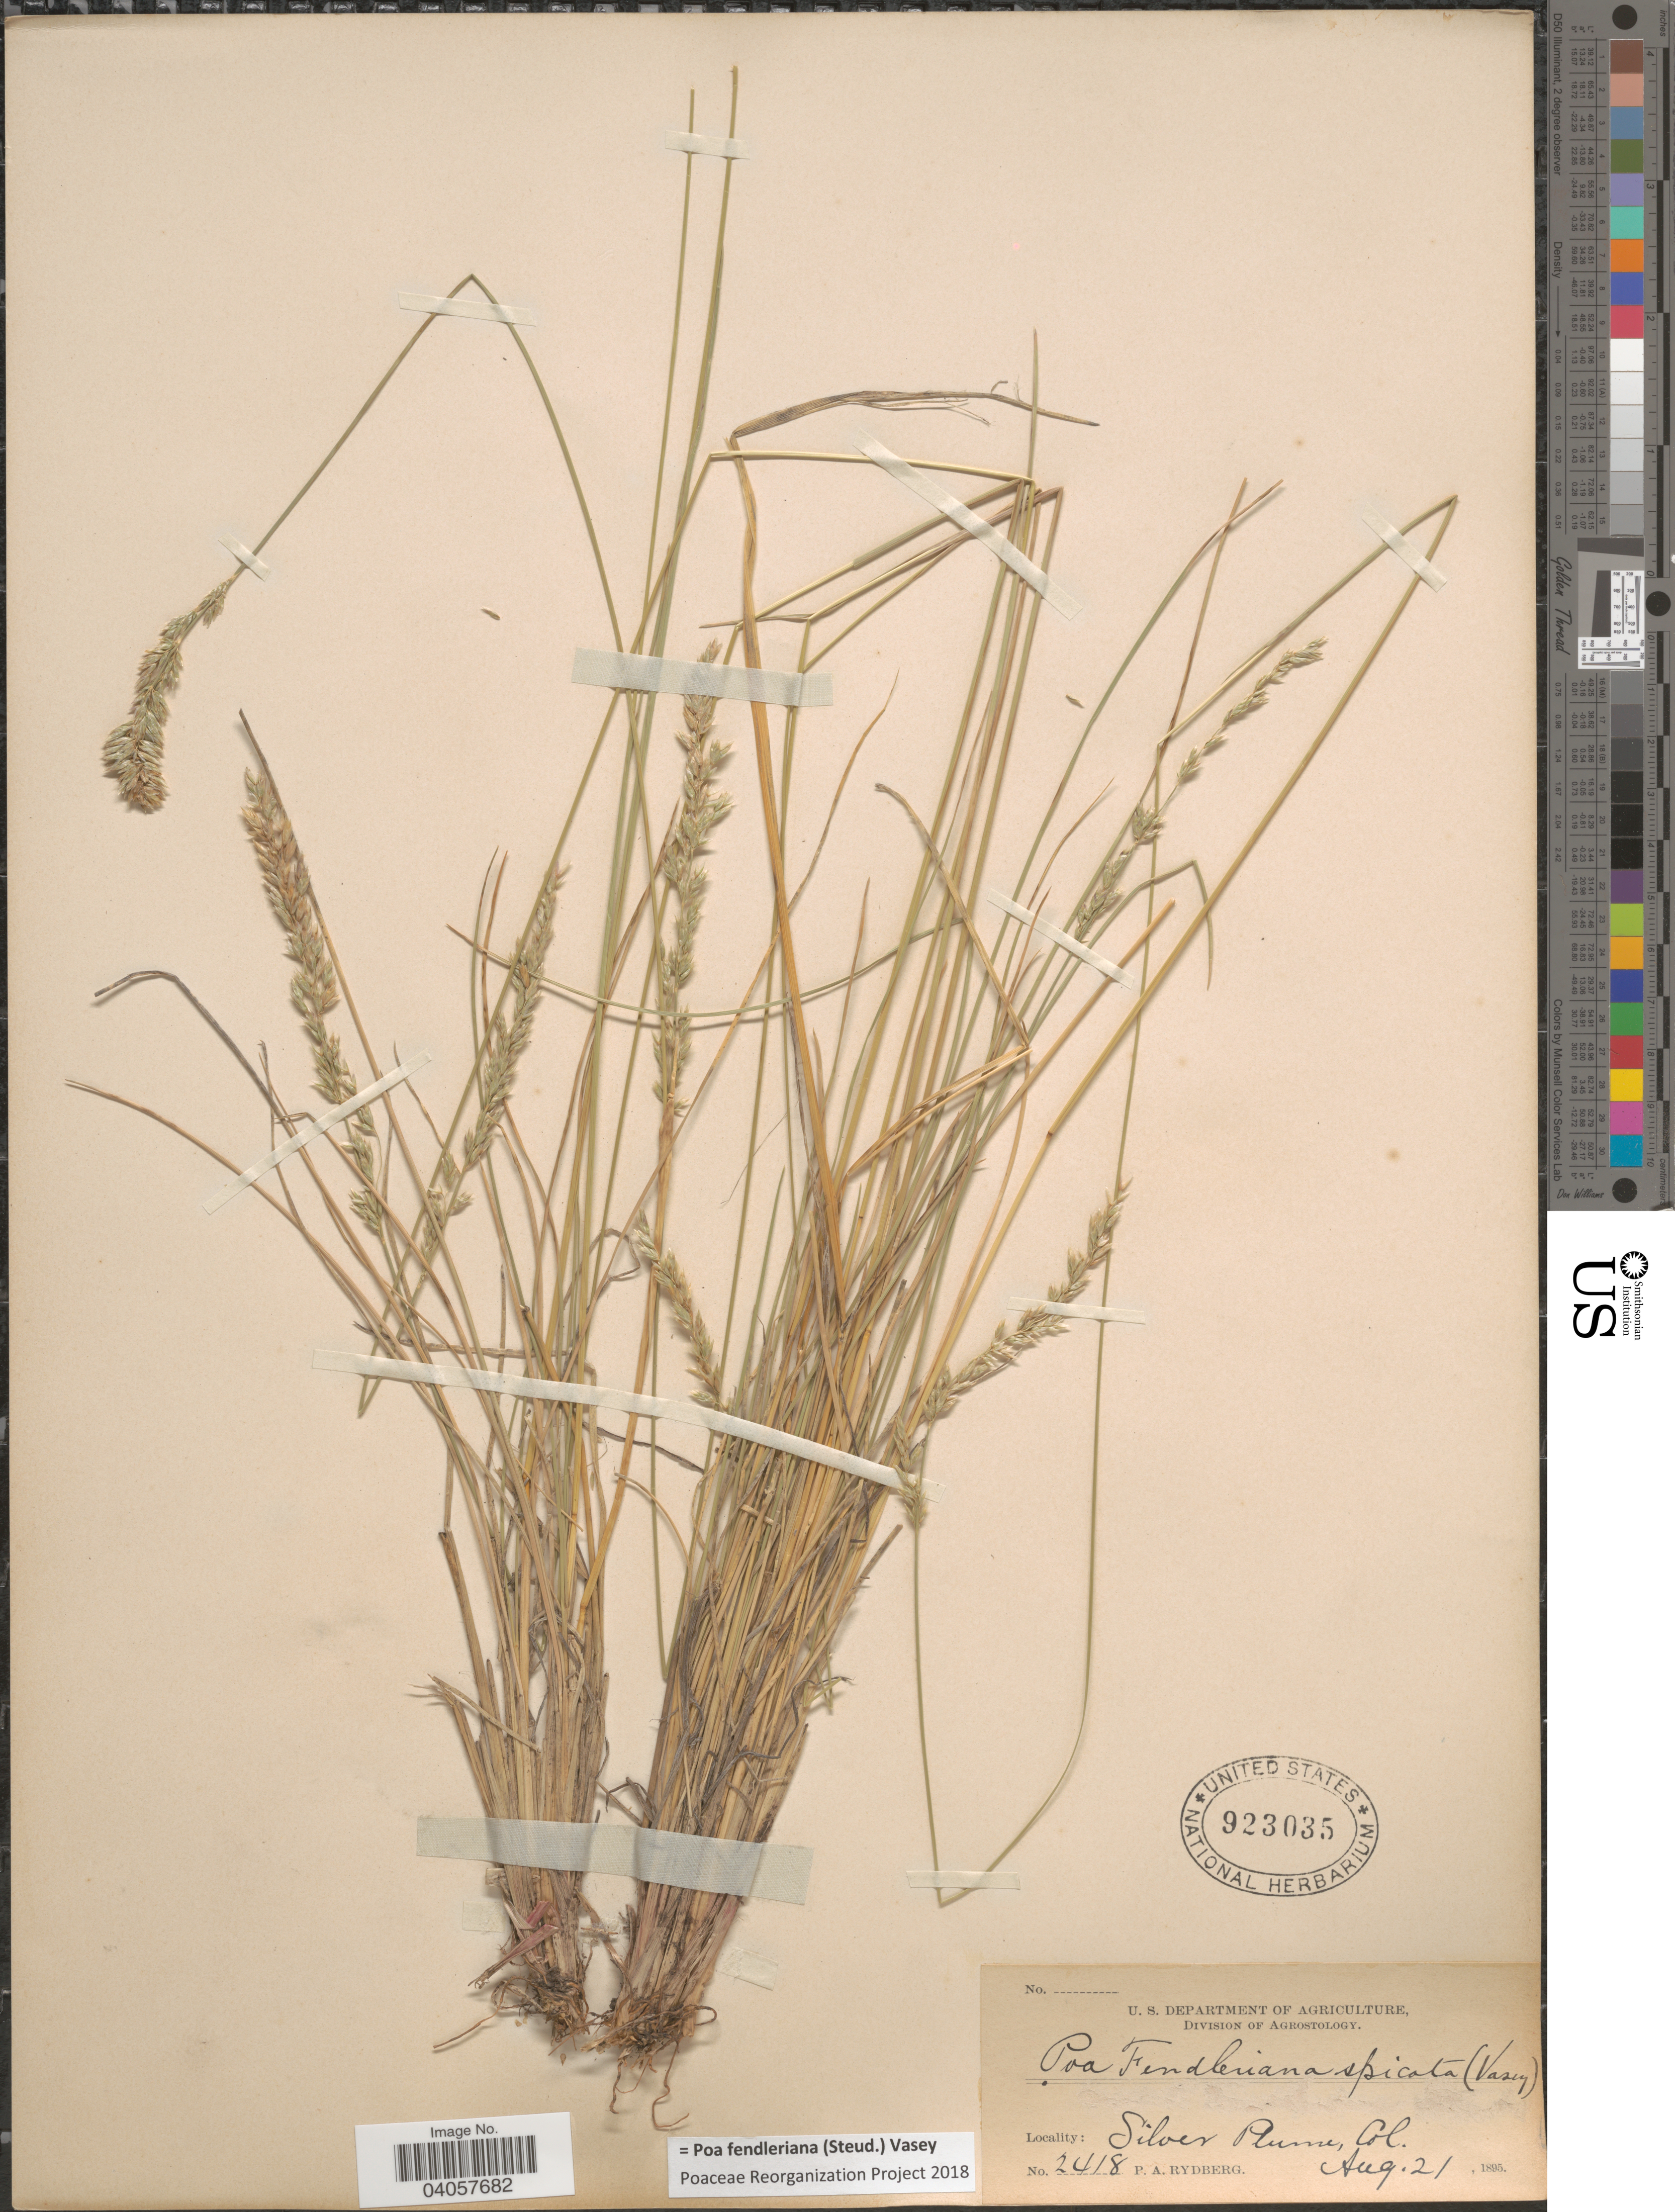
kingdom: Plantae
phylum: Tracheophyta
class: Liliopsida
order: Poales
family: Poaceae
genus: Poa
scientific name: Poa fendleriana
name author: (Steud.) Vasey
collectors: P. A. Rydberg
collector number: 2418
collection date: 1895-08-21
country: United States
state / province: Colorado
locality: Silver Plume.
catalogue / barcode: US 923035